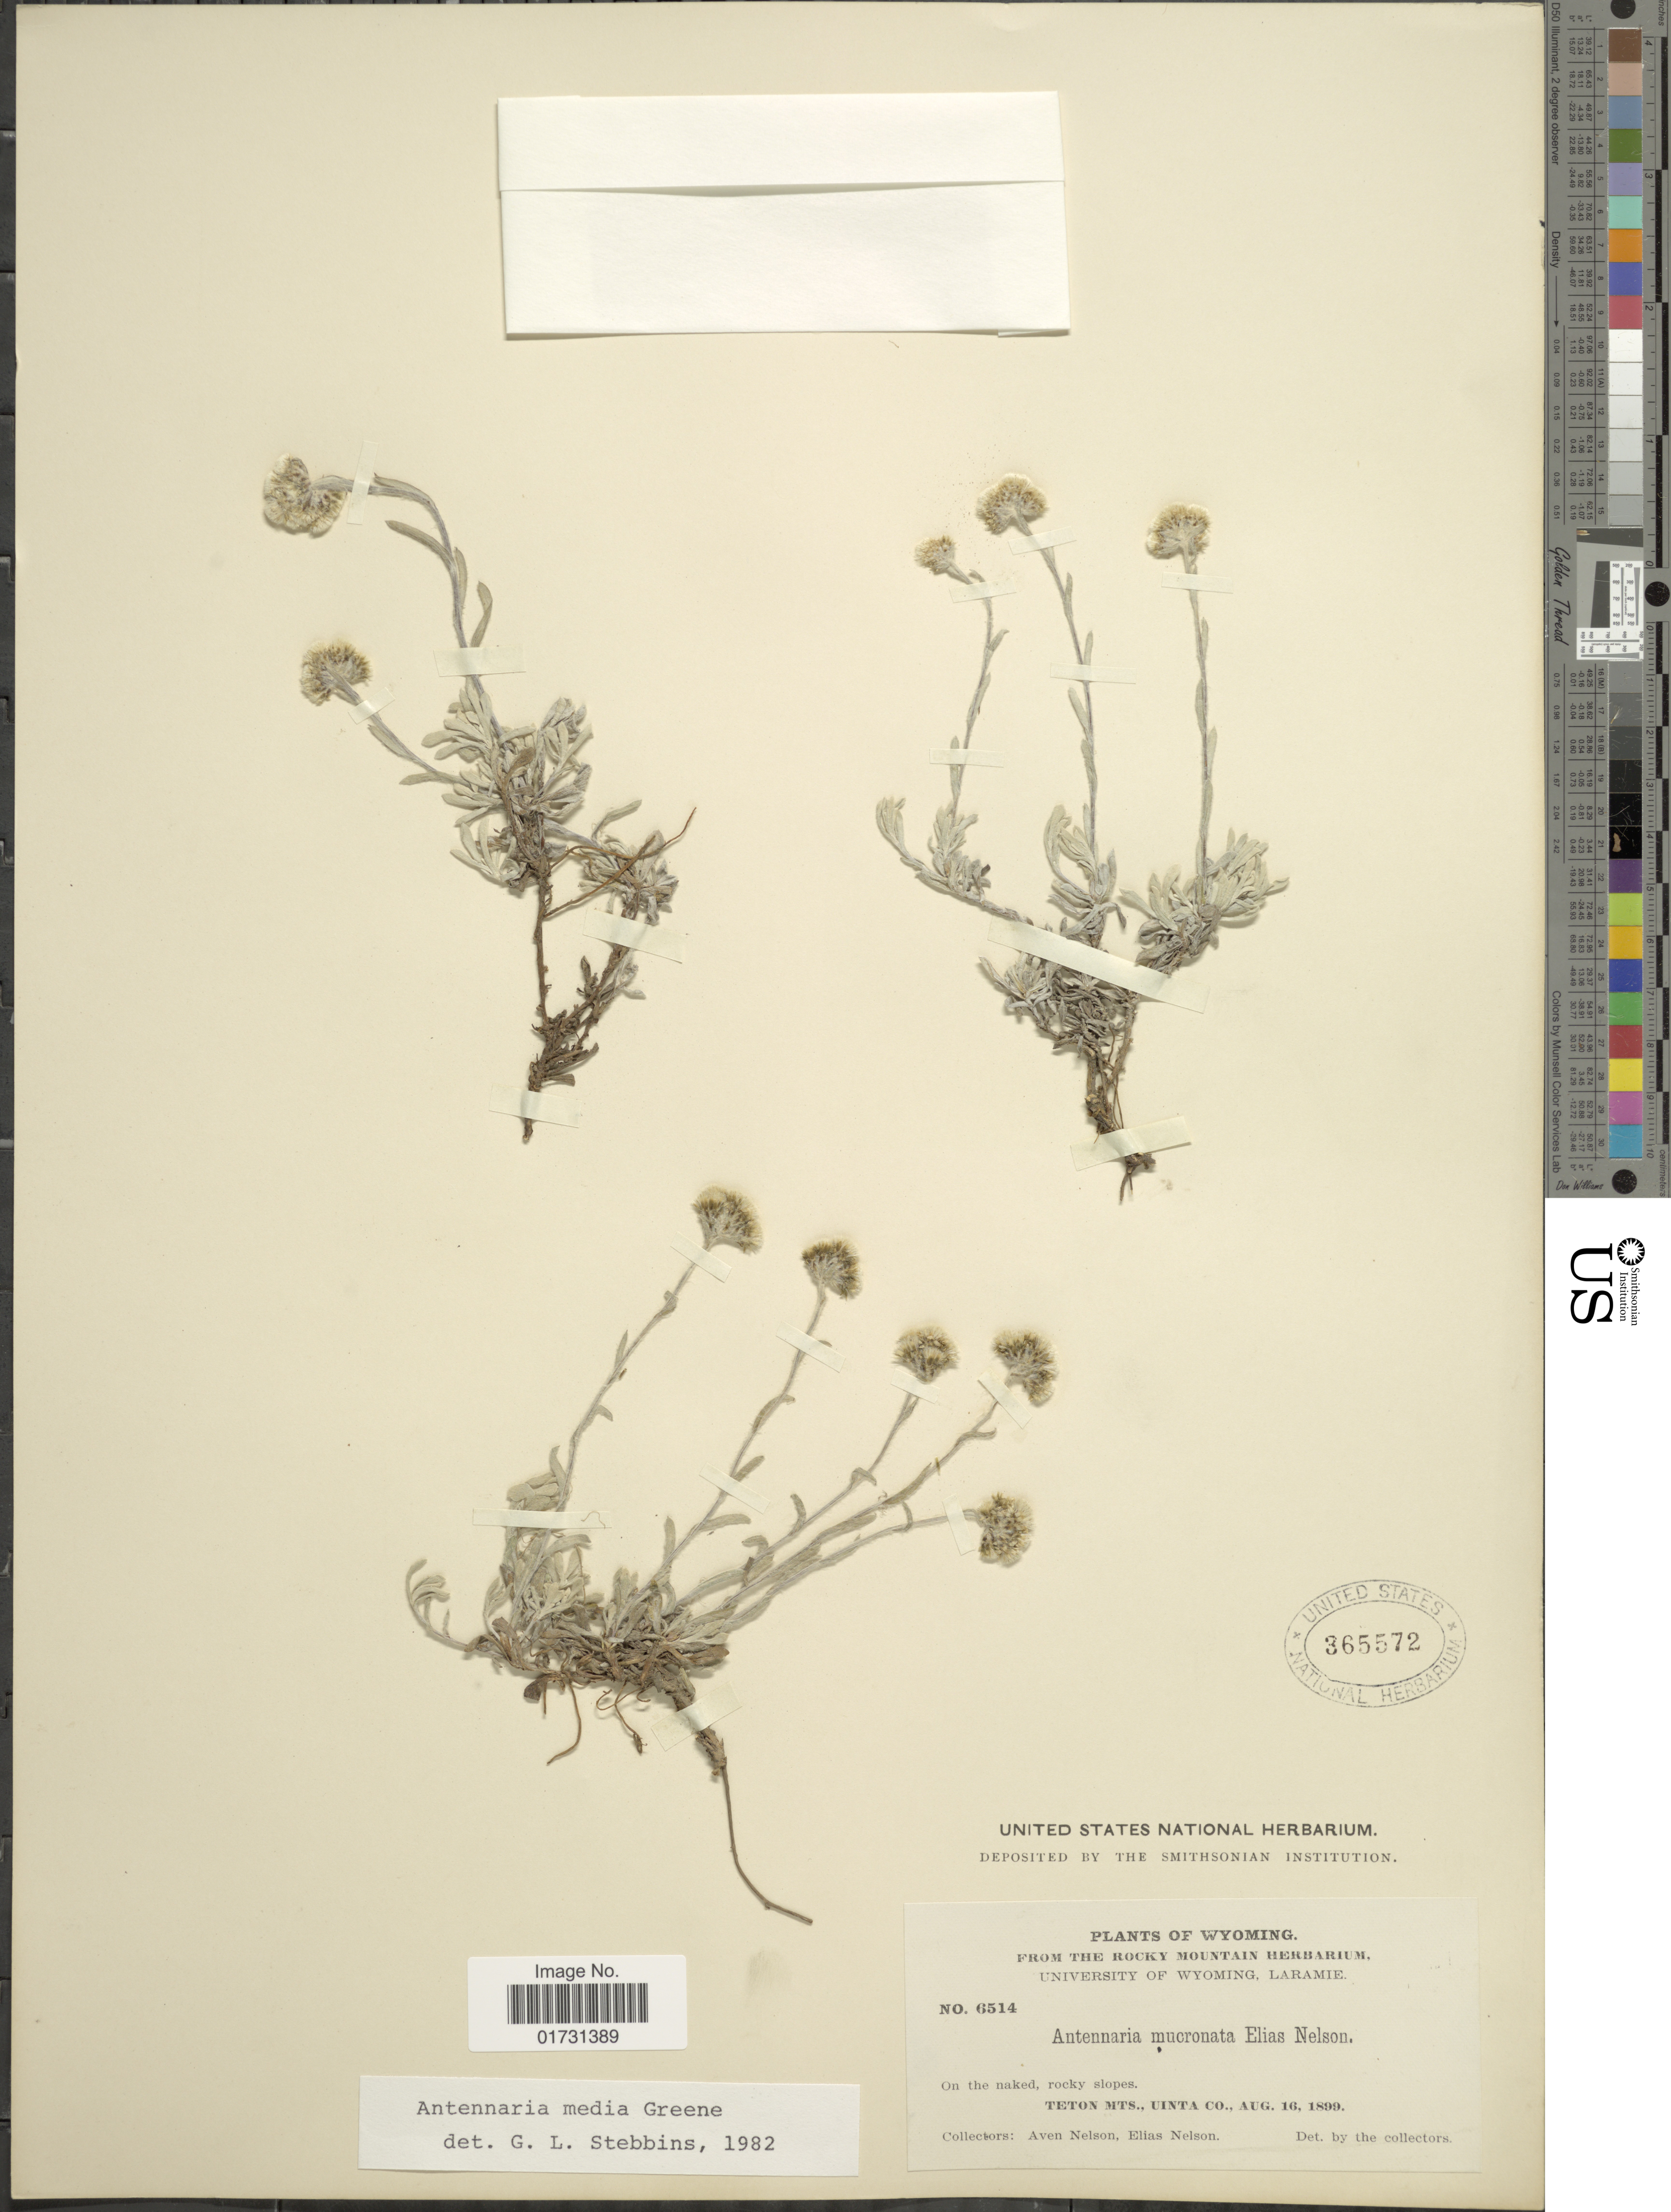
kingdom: Plantae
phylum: Tracheophyta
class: Magnoliopsida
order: Asterales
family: Asteraceae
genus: Antennaria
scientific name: Antennaria media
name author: Greene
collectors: A. Nelson & E. Nelson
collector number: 6514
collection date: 1899-08-16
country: United States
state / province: Wyoming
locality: Teton Mts., Uinta Co.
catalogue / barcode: US 365572